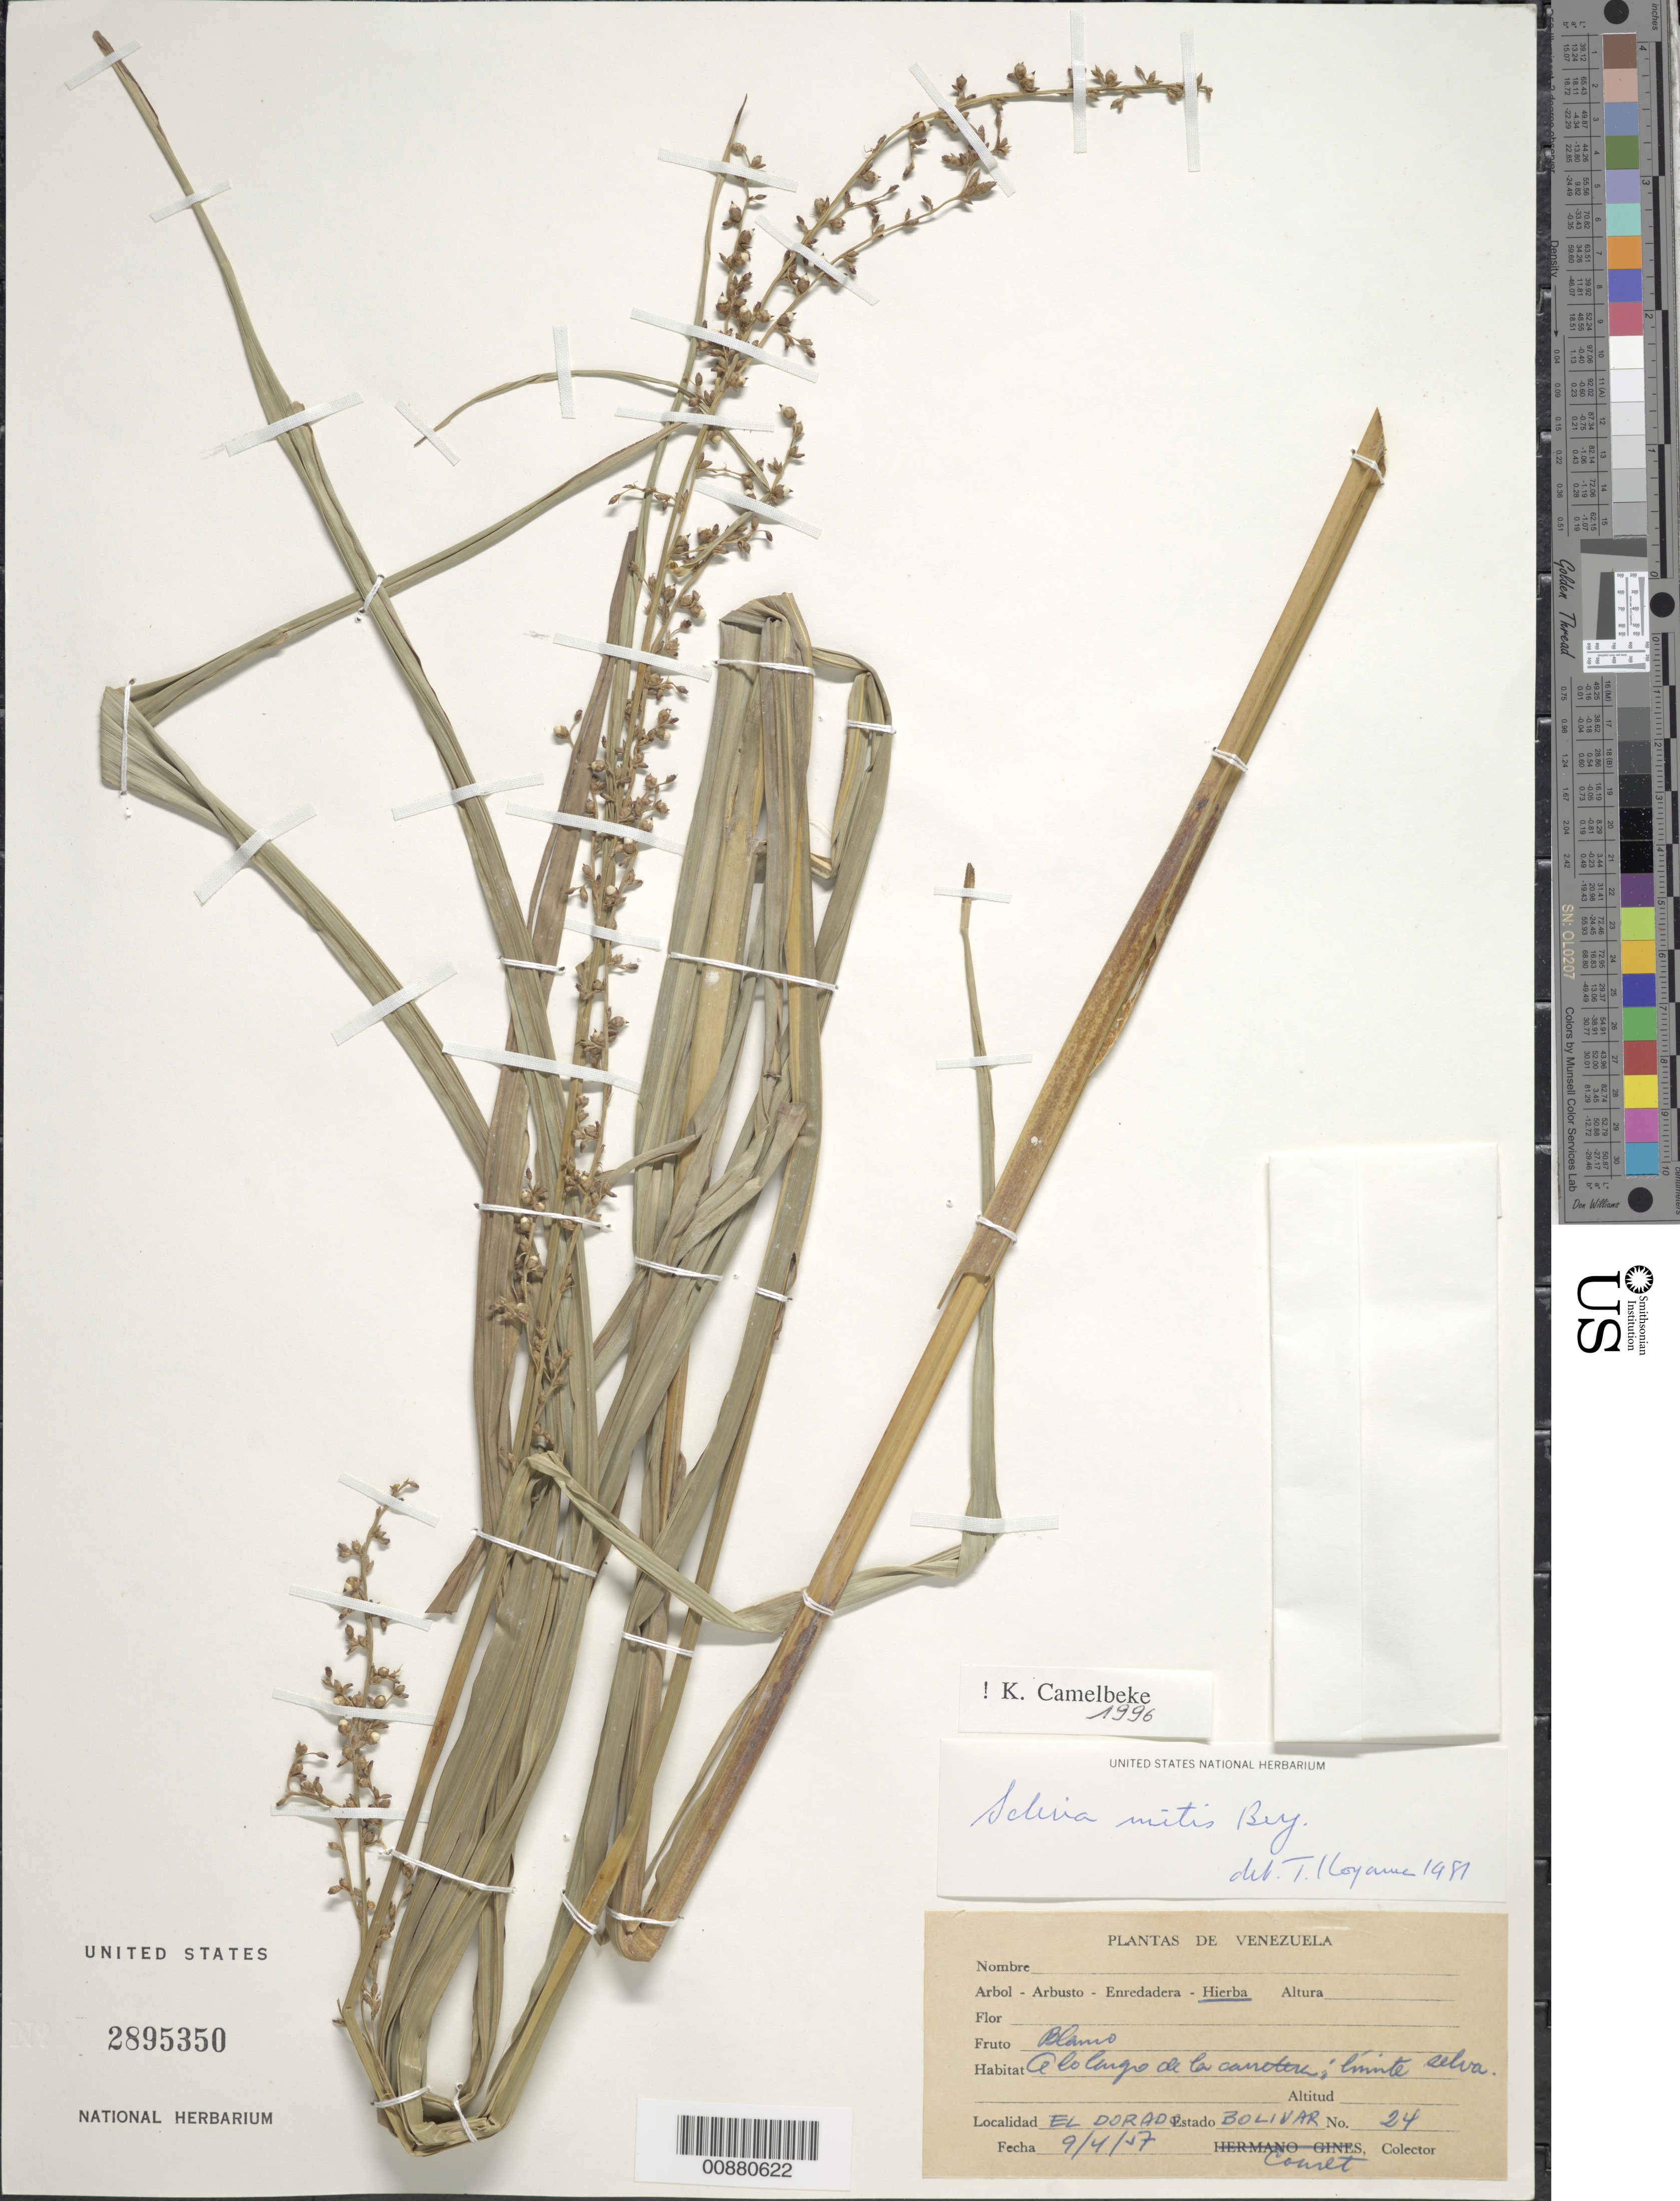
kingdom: Plantae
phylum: Tracheophyta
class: Liliopsida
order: Poales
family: Cyperaceae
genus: Scleria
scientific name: Scleria mitis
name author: P.J. Bergius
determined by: Camelbeke, K.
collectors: -. Couret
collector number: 24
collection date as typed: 9-Apr-57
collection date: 1957-04-09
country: Venezuela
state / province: Bolívar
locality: El Dorado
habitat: Limite selva; a lo largo de la carretera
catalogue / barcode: US 2895350